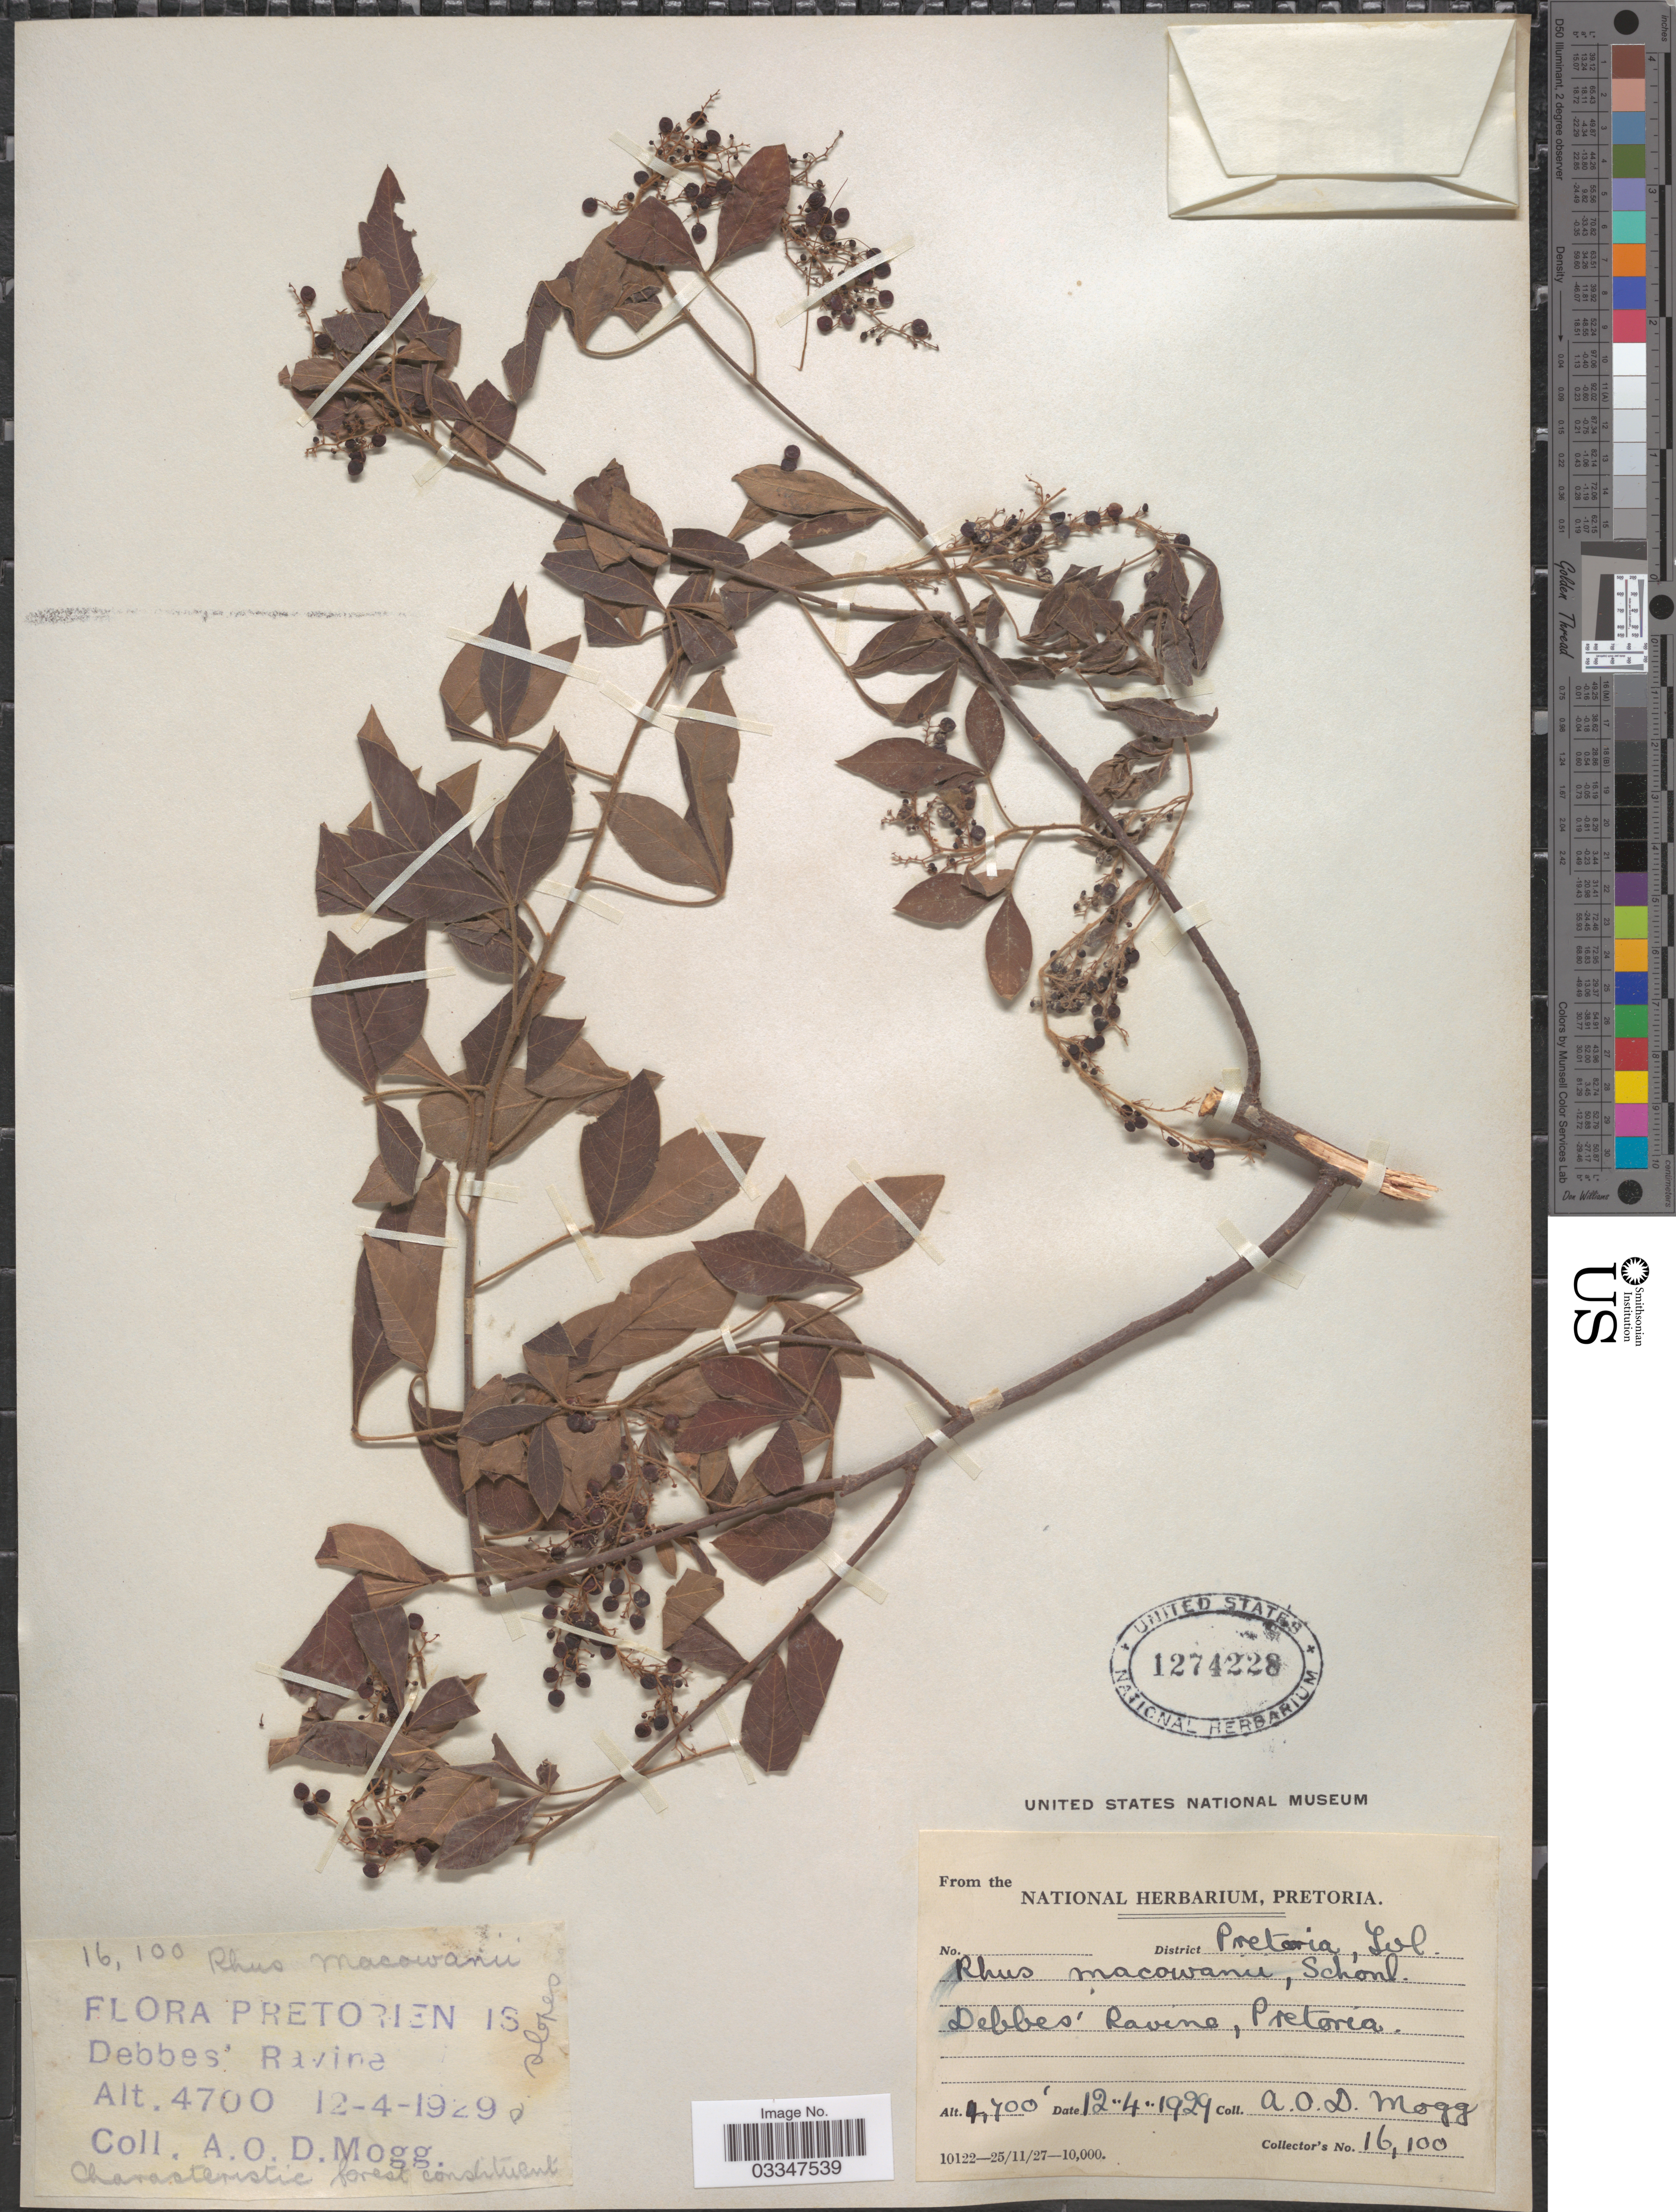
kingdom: Plantae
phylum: Tracheophyta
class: Magnoliopsida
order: Sapindales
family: Anacardiaceae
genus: Rhus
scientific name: Rhus macowanii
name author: Schönland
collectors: A. O. Mogg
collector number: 16100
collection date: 1929-04-12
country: South Africa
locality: District Pretoria, Tvl. Debbes' Ravine, Pretoria.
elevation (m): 1433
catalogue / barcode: US 1274228